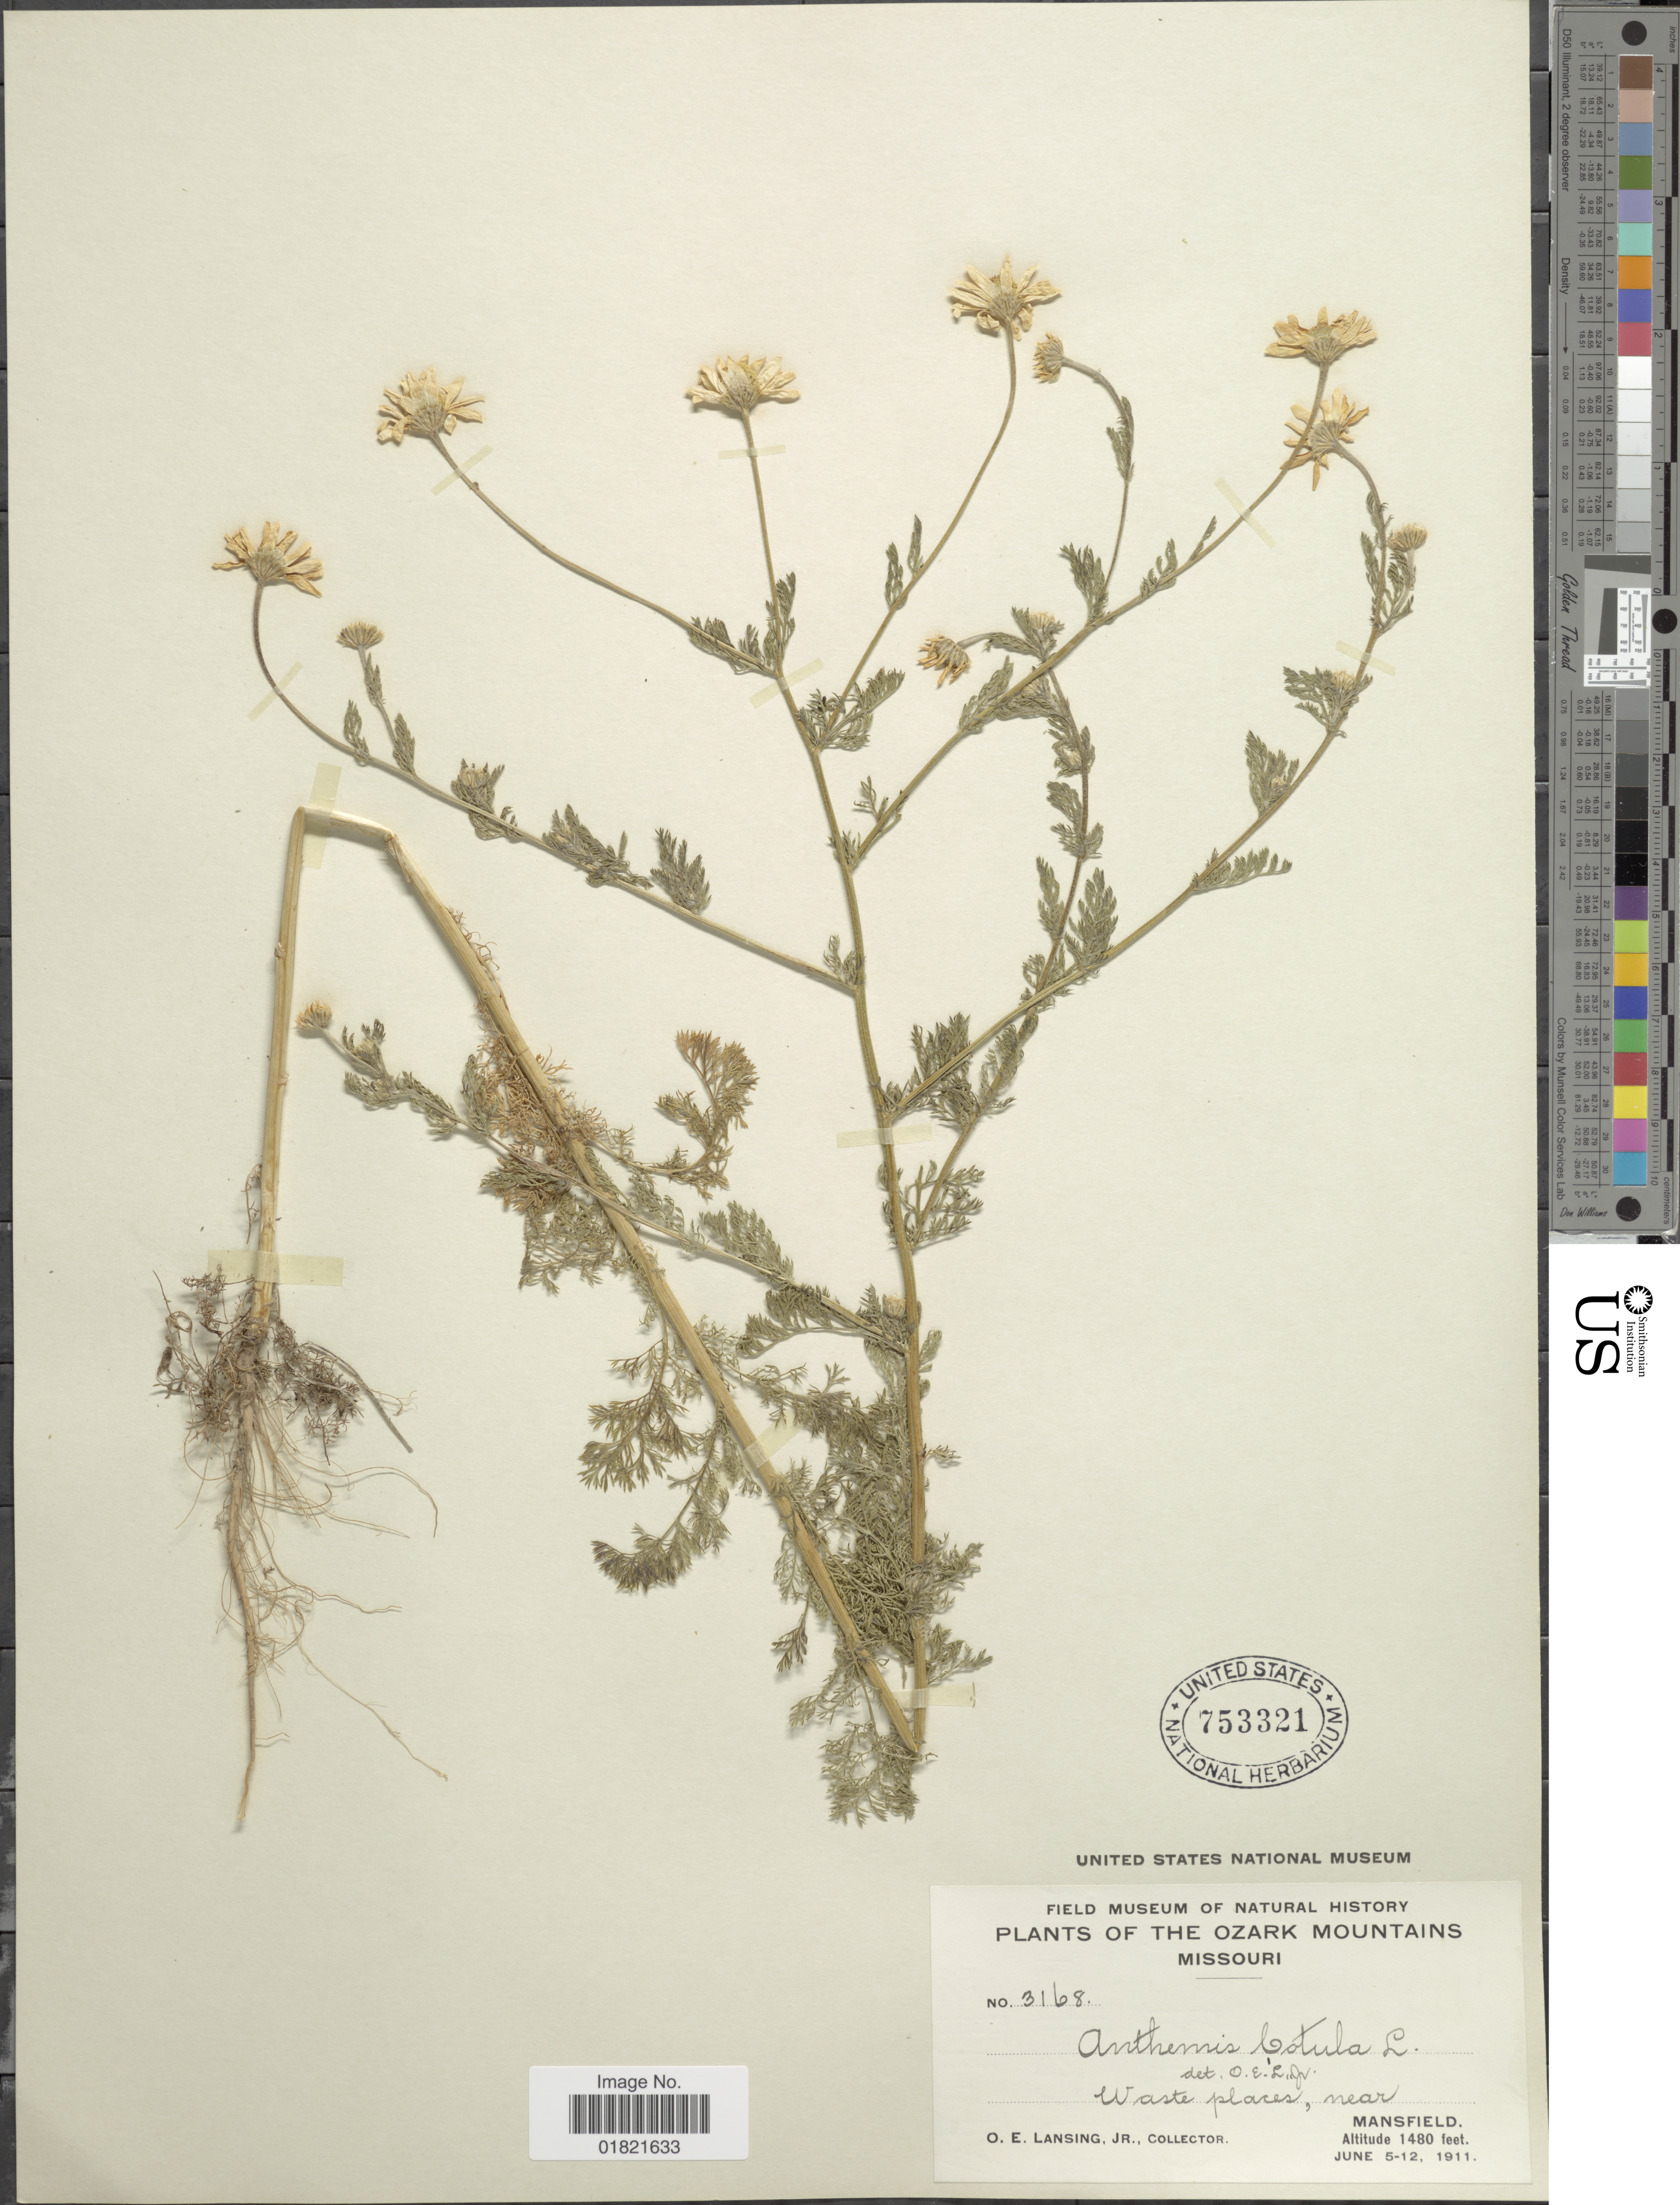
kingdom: Plantae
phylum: Tracheophyta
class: Magnoliopsida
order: Asterales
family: Asteraceae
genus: Anthemis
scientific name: Anthemis cotula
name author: L.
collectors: O. E. Lansing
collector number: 3168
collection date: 1911-06-05/1911-06-12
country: United States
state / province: Missouri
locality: Ozark Mountains, Mansfield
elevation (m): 451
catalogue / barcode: US 753321